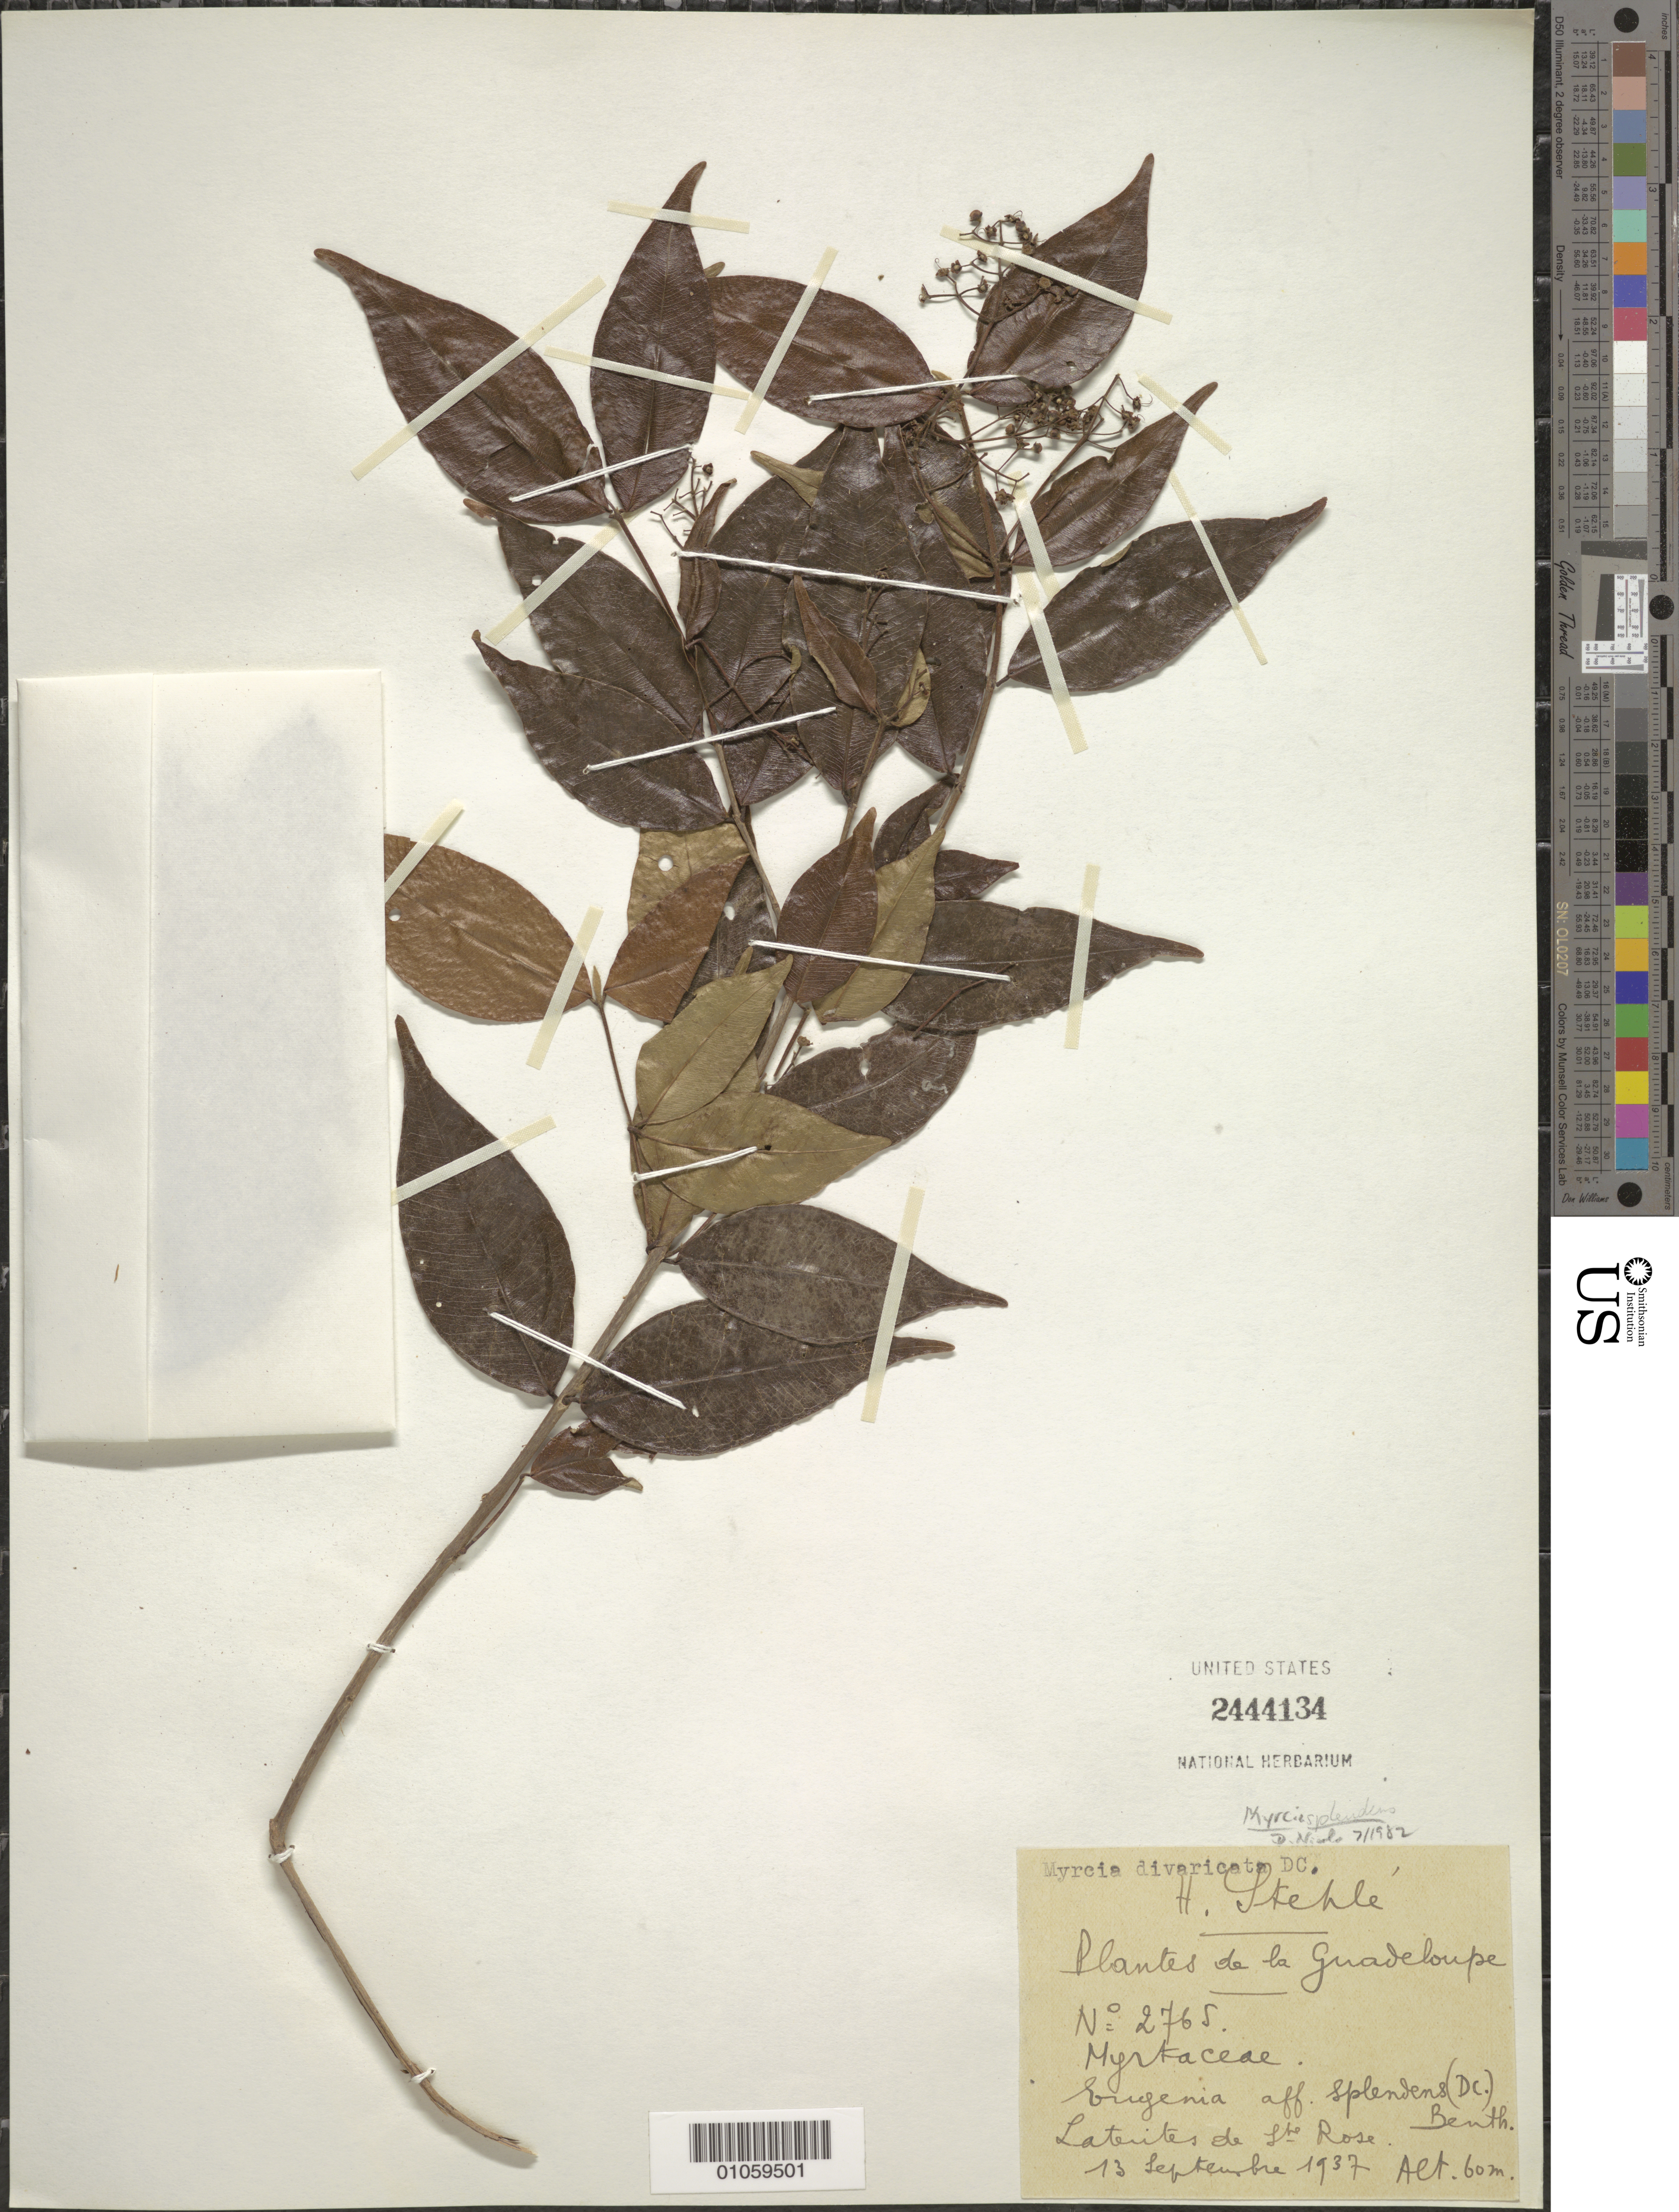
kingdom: Plantae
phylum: Tracheophyta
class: Magnoliopsida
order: Myrtales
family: Myrtaceae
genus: Myrcia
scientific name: Myrcia splendens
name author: (Sw.) DC.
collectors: H. Stehlé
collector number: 2765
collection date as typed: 13 Sep 1937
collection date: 1937-09-13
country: Guadeloupe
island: Basse Terre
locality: Ste. Rose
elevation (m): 60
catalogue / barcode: US 2444134